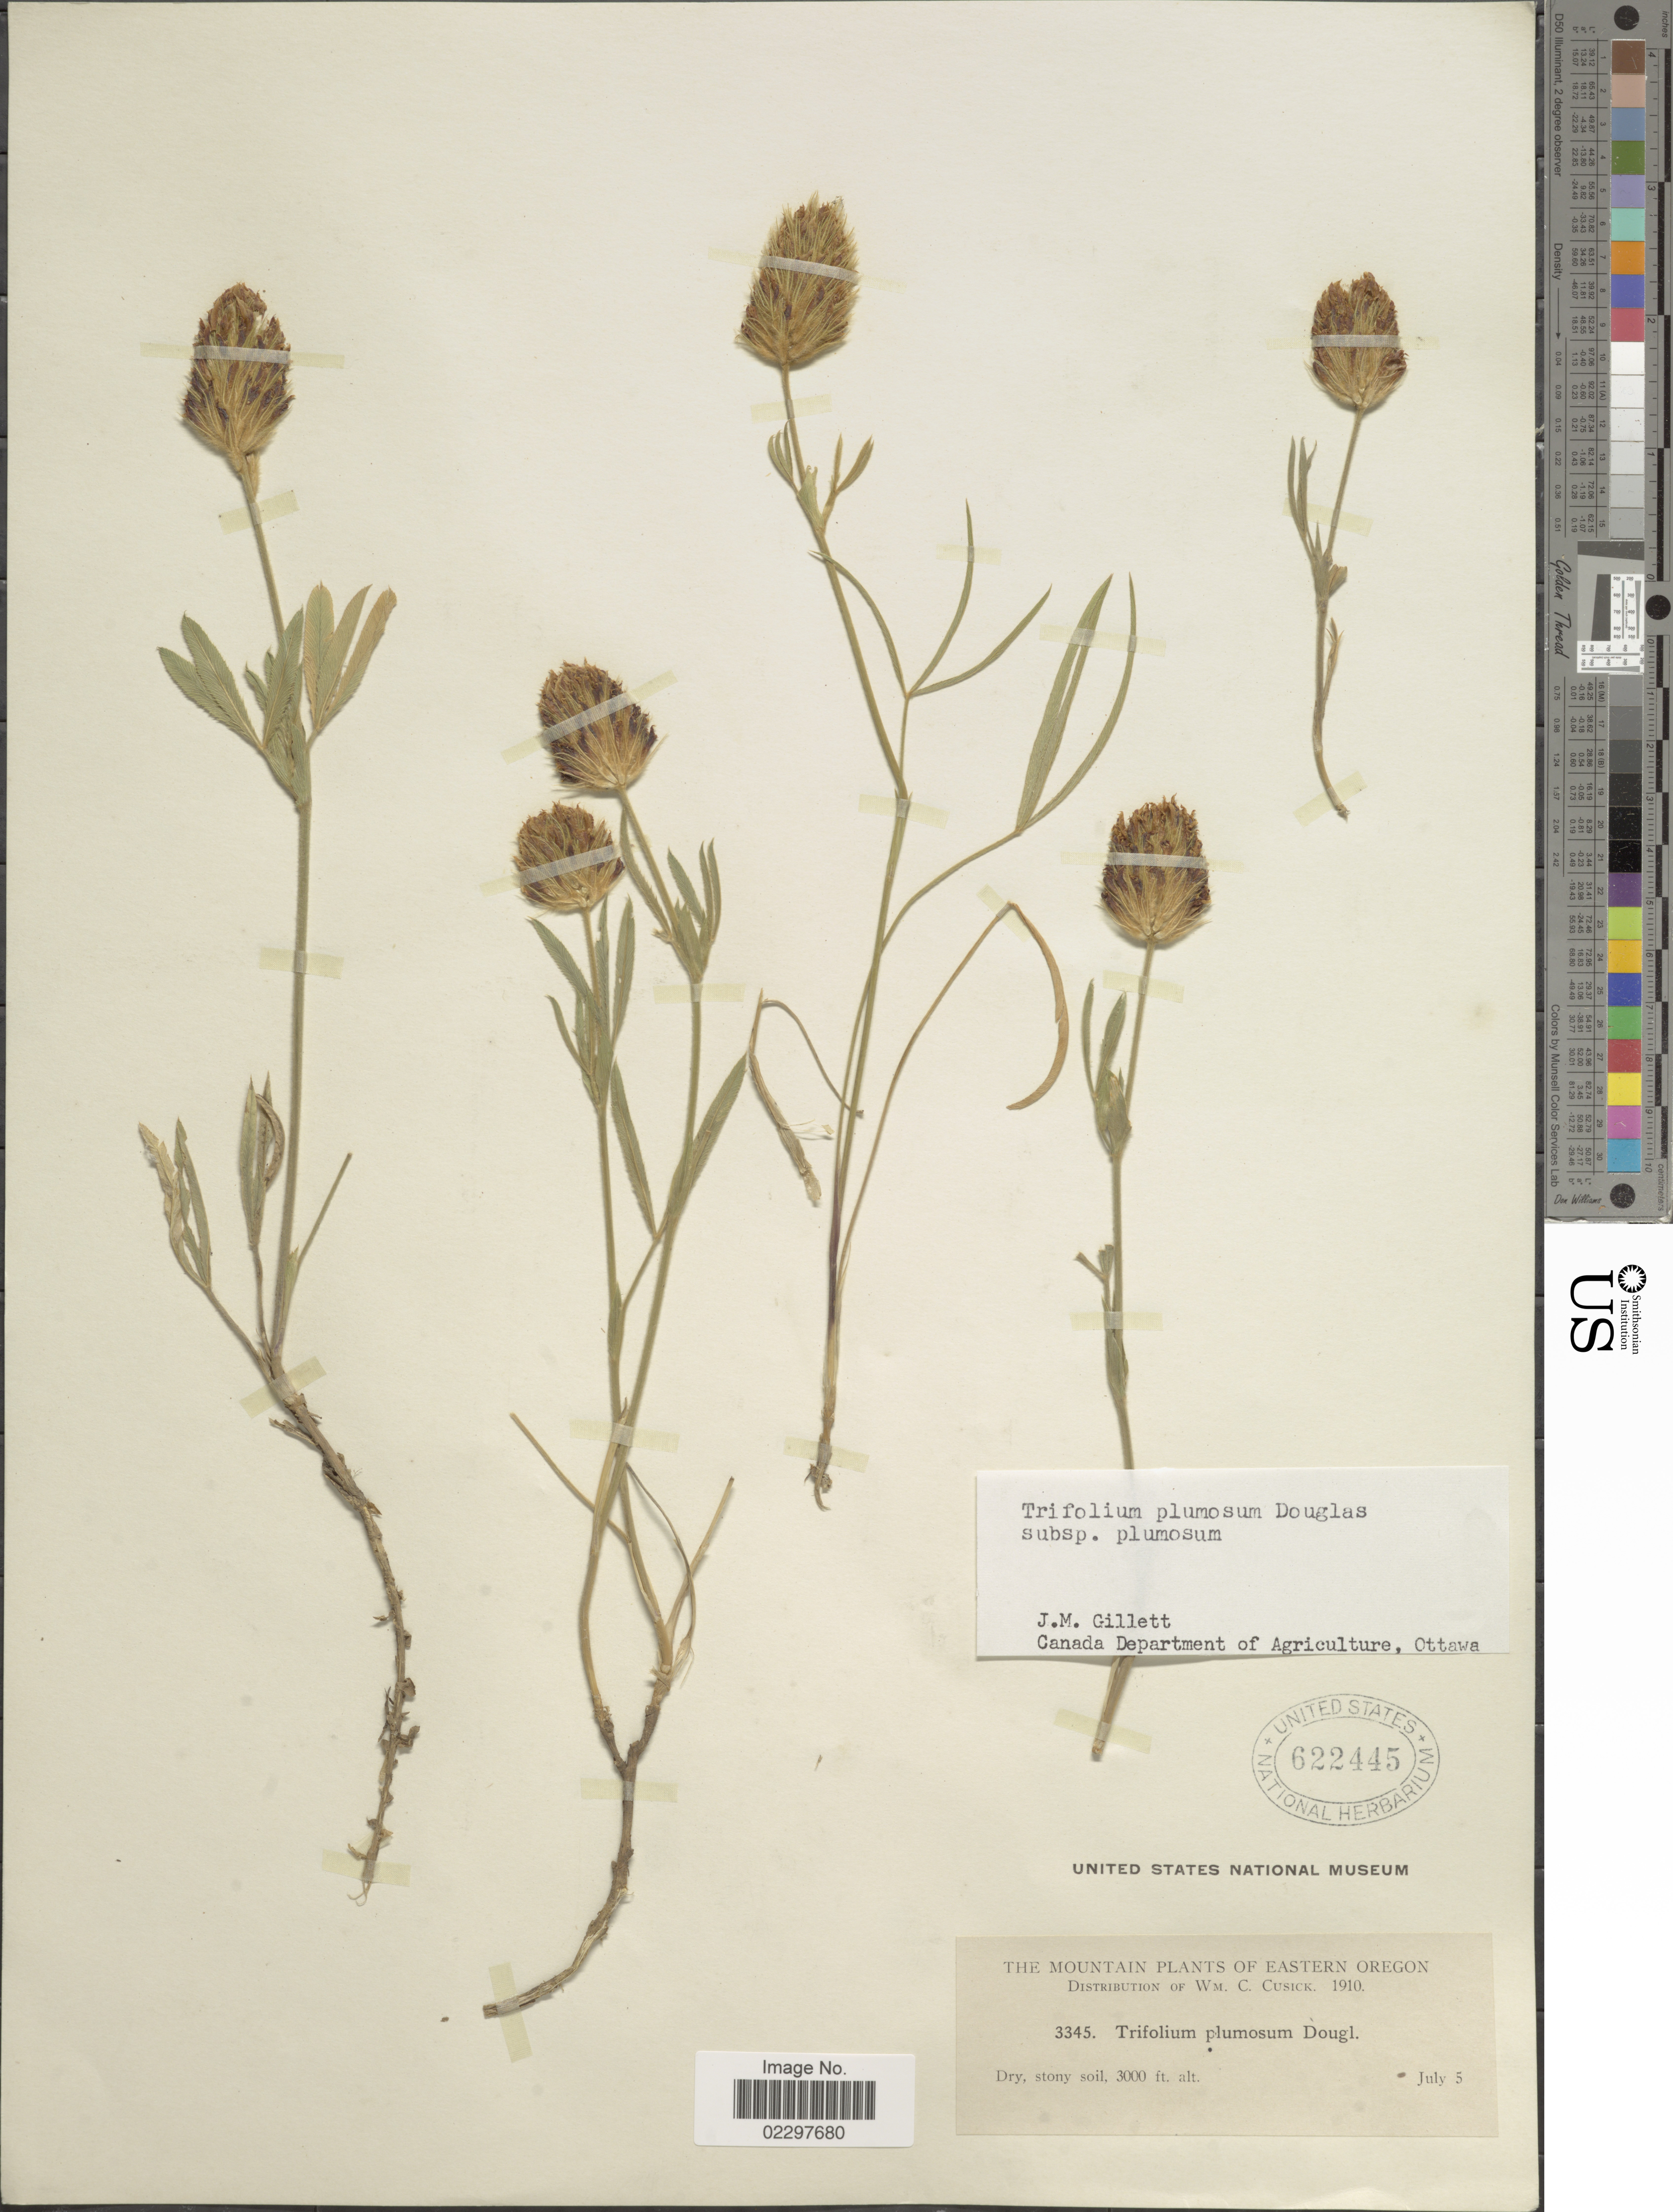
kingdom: Plantae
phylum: Tracheophyta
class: Magnoliopsida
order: Fabales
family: Fabaceae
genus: Trifolium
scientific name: Trifolium plumosum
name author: Hook.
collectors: W. C. Cusick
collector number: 3345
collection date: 1910-07-05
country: United States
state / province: Oregon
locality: The Mountain of Eastern Oregon, Dry, stony soil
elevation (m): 914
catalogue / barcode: US 622445